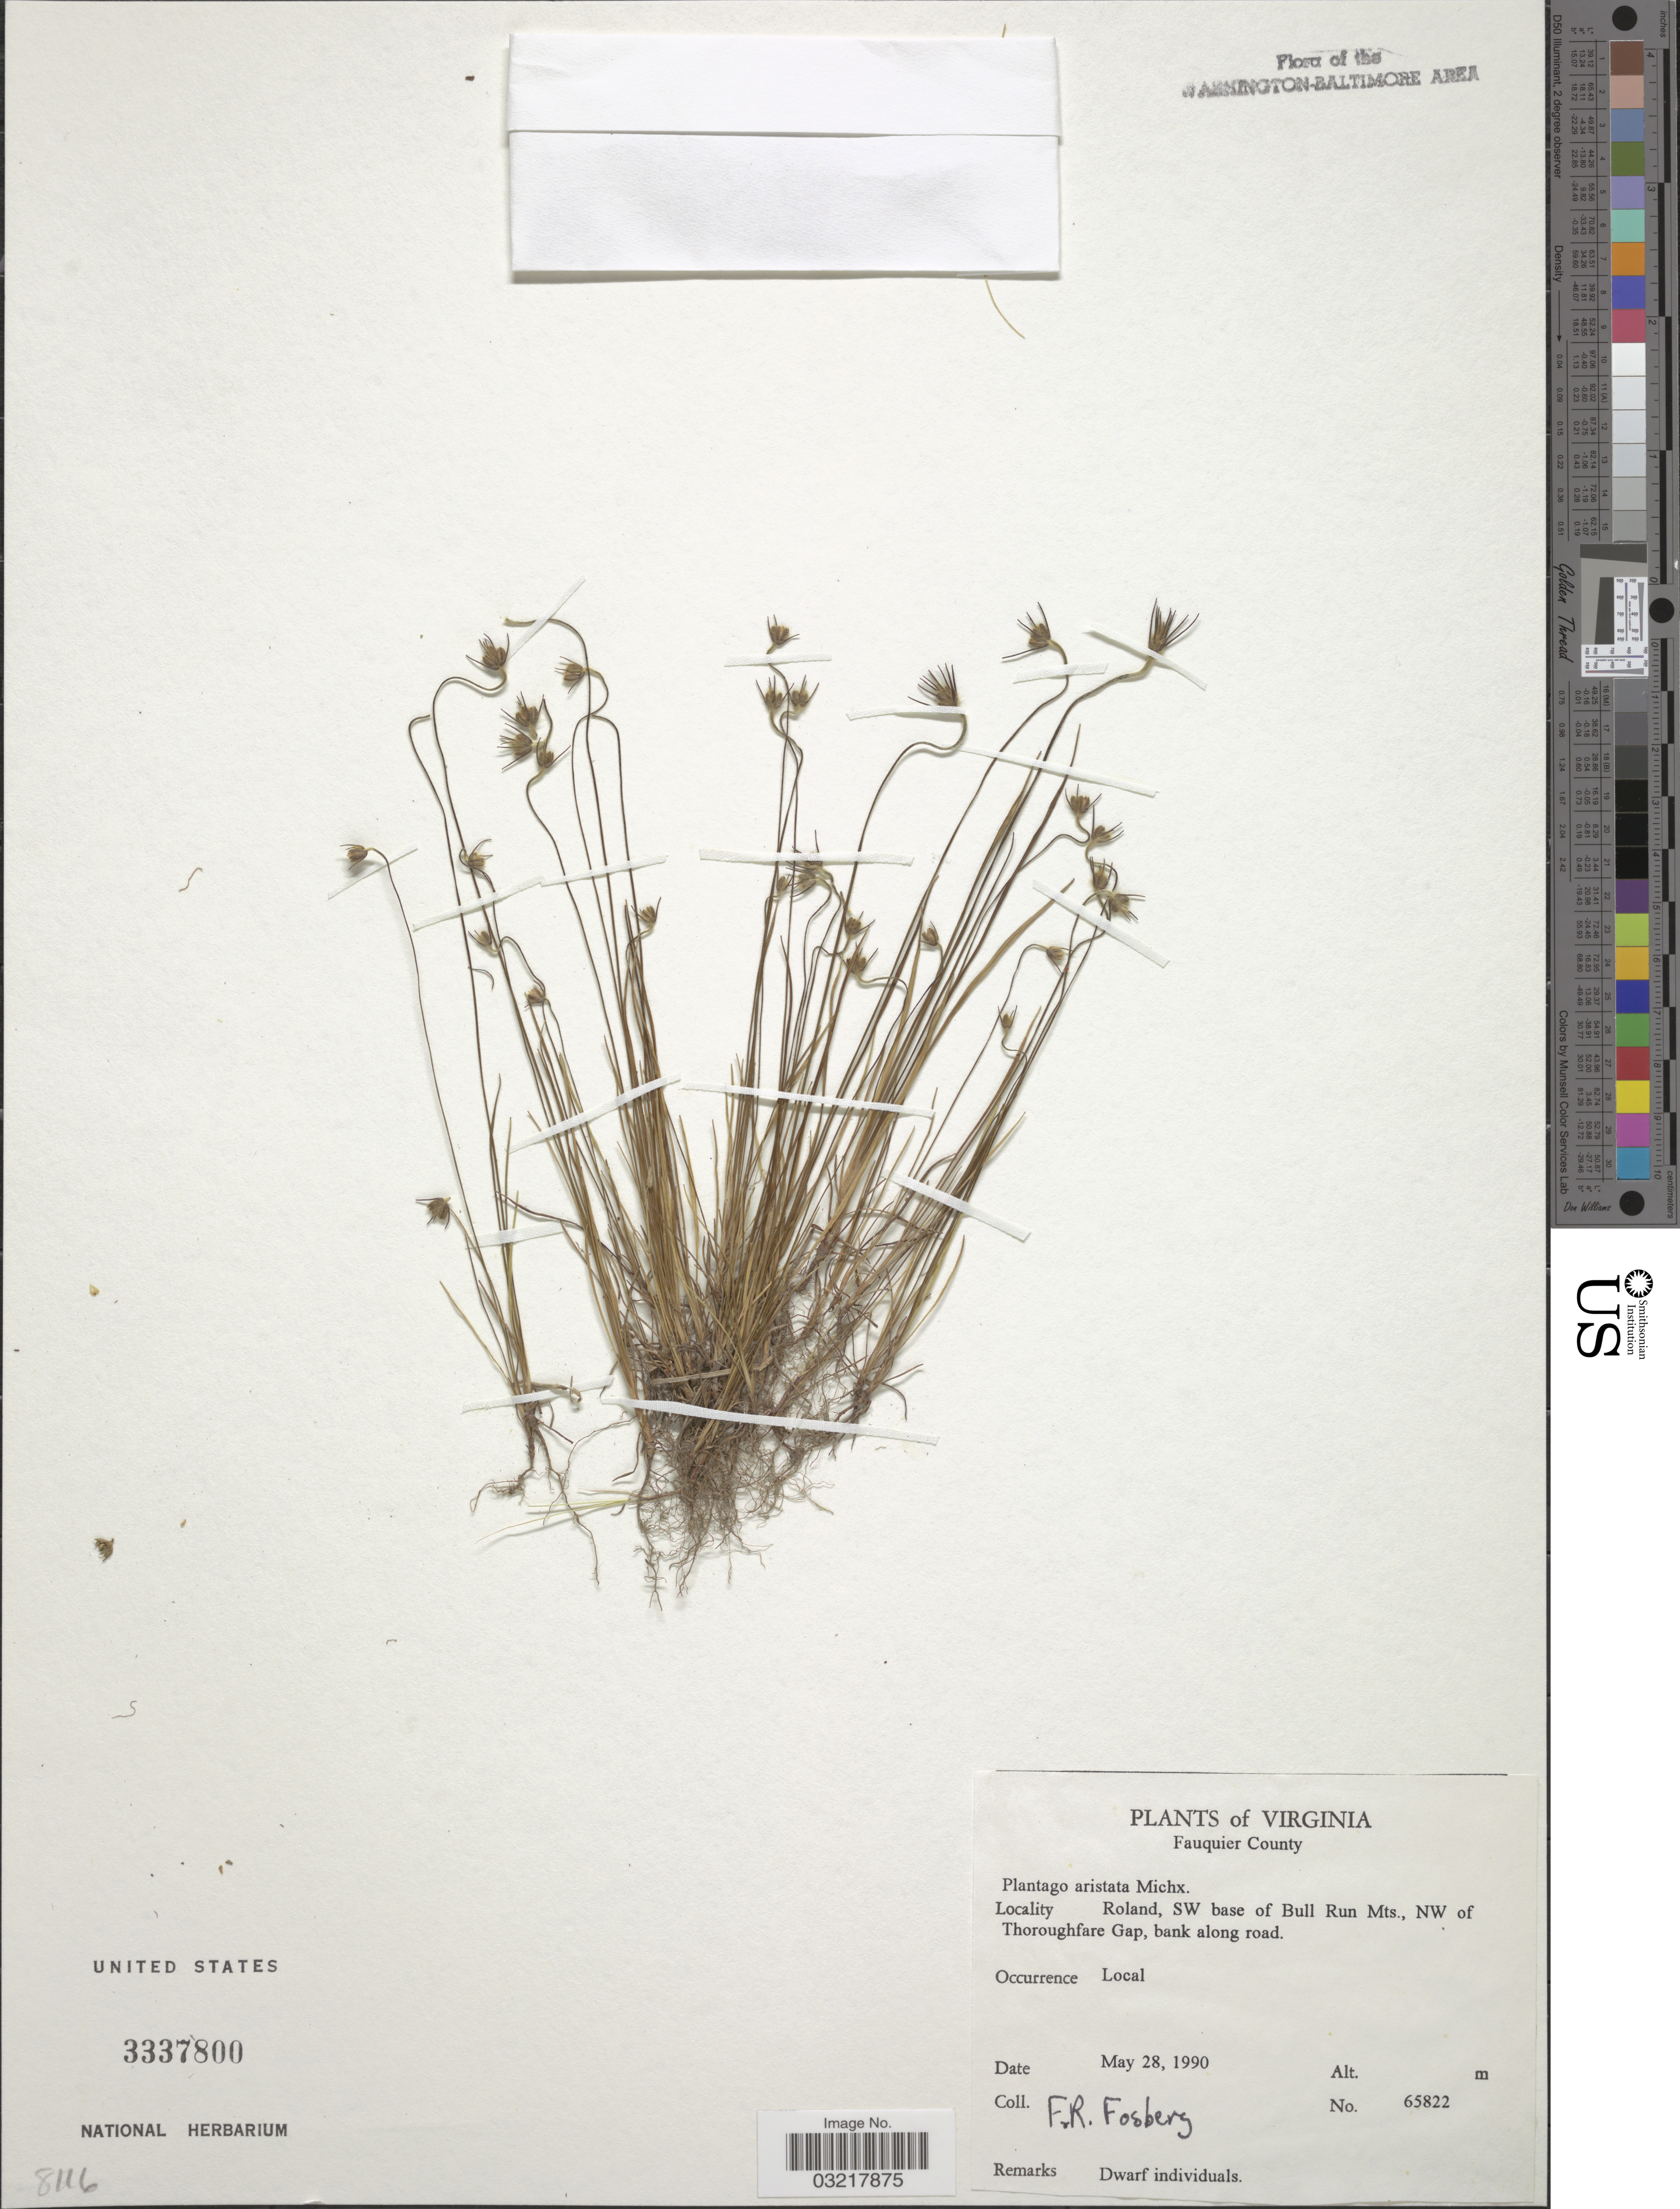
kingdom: Plantae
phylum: Tracheophyta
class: Magnoliopsida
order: Lamiales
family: Plantaginaceae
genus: Plantago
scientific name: Plantago aristata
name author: Michx.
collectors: F. R. Fosberg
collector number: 65822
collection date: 1990-05-28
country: United States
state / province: Virginia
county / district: Fauquier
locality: Fauquier County. Roland, SW base of Bull Run Mts, NW of Thoroughfare Gap, bank along road.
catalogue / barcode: US 3337800